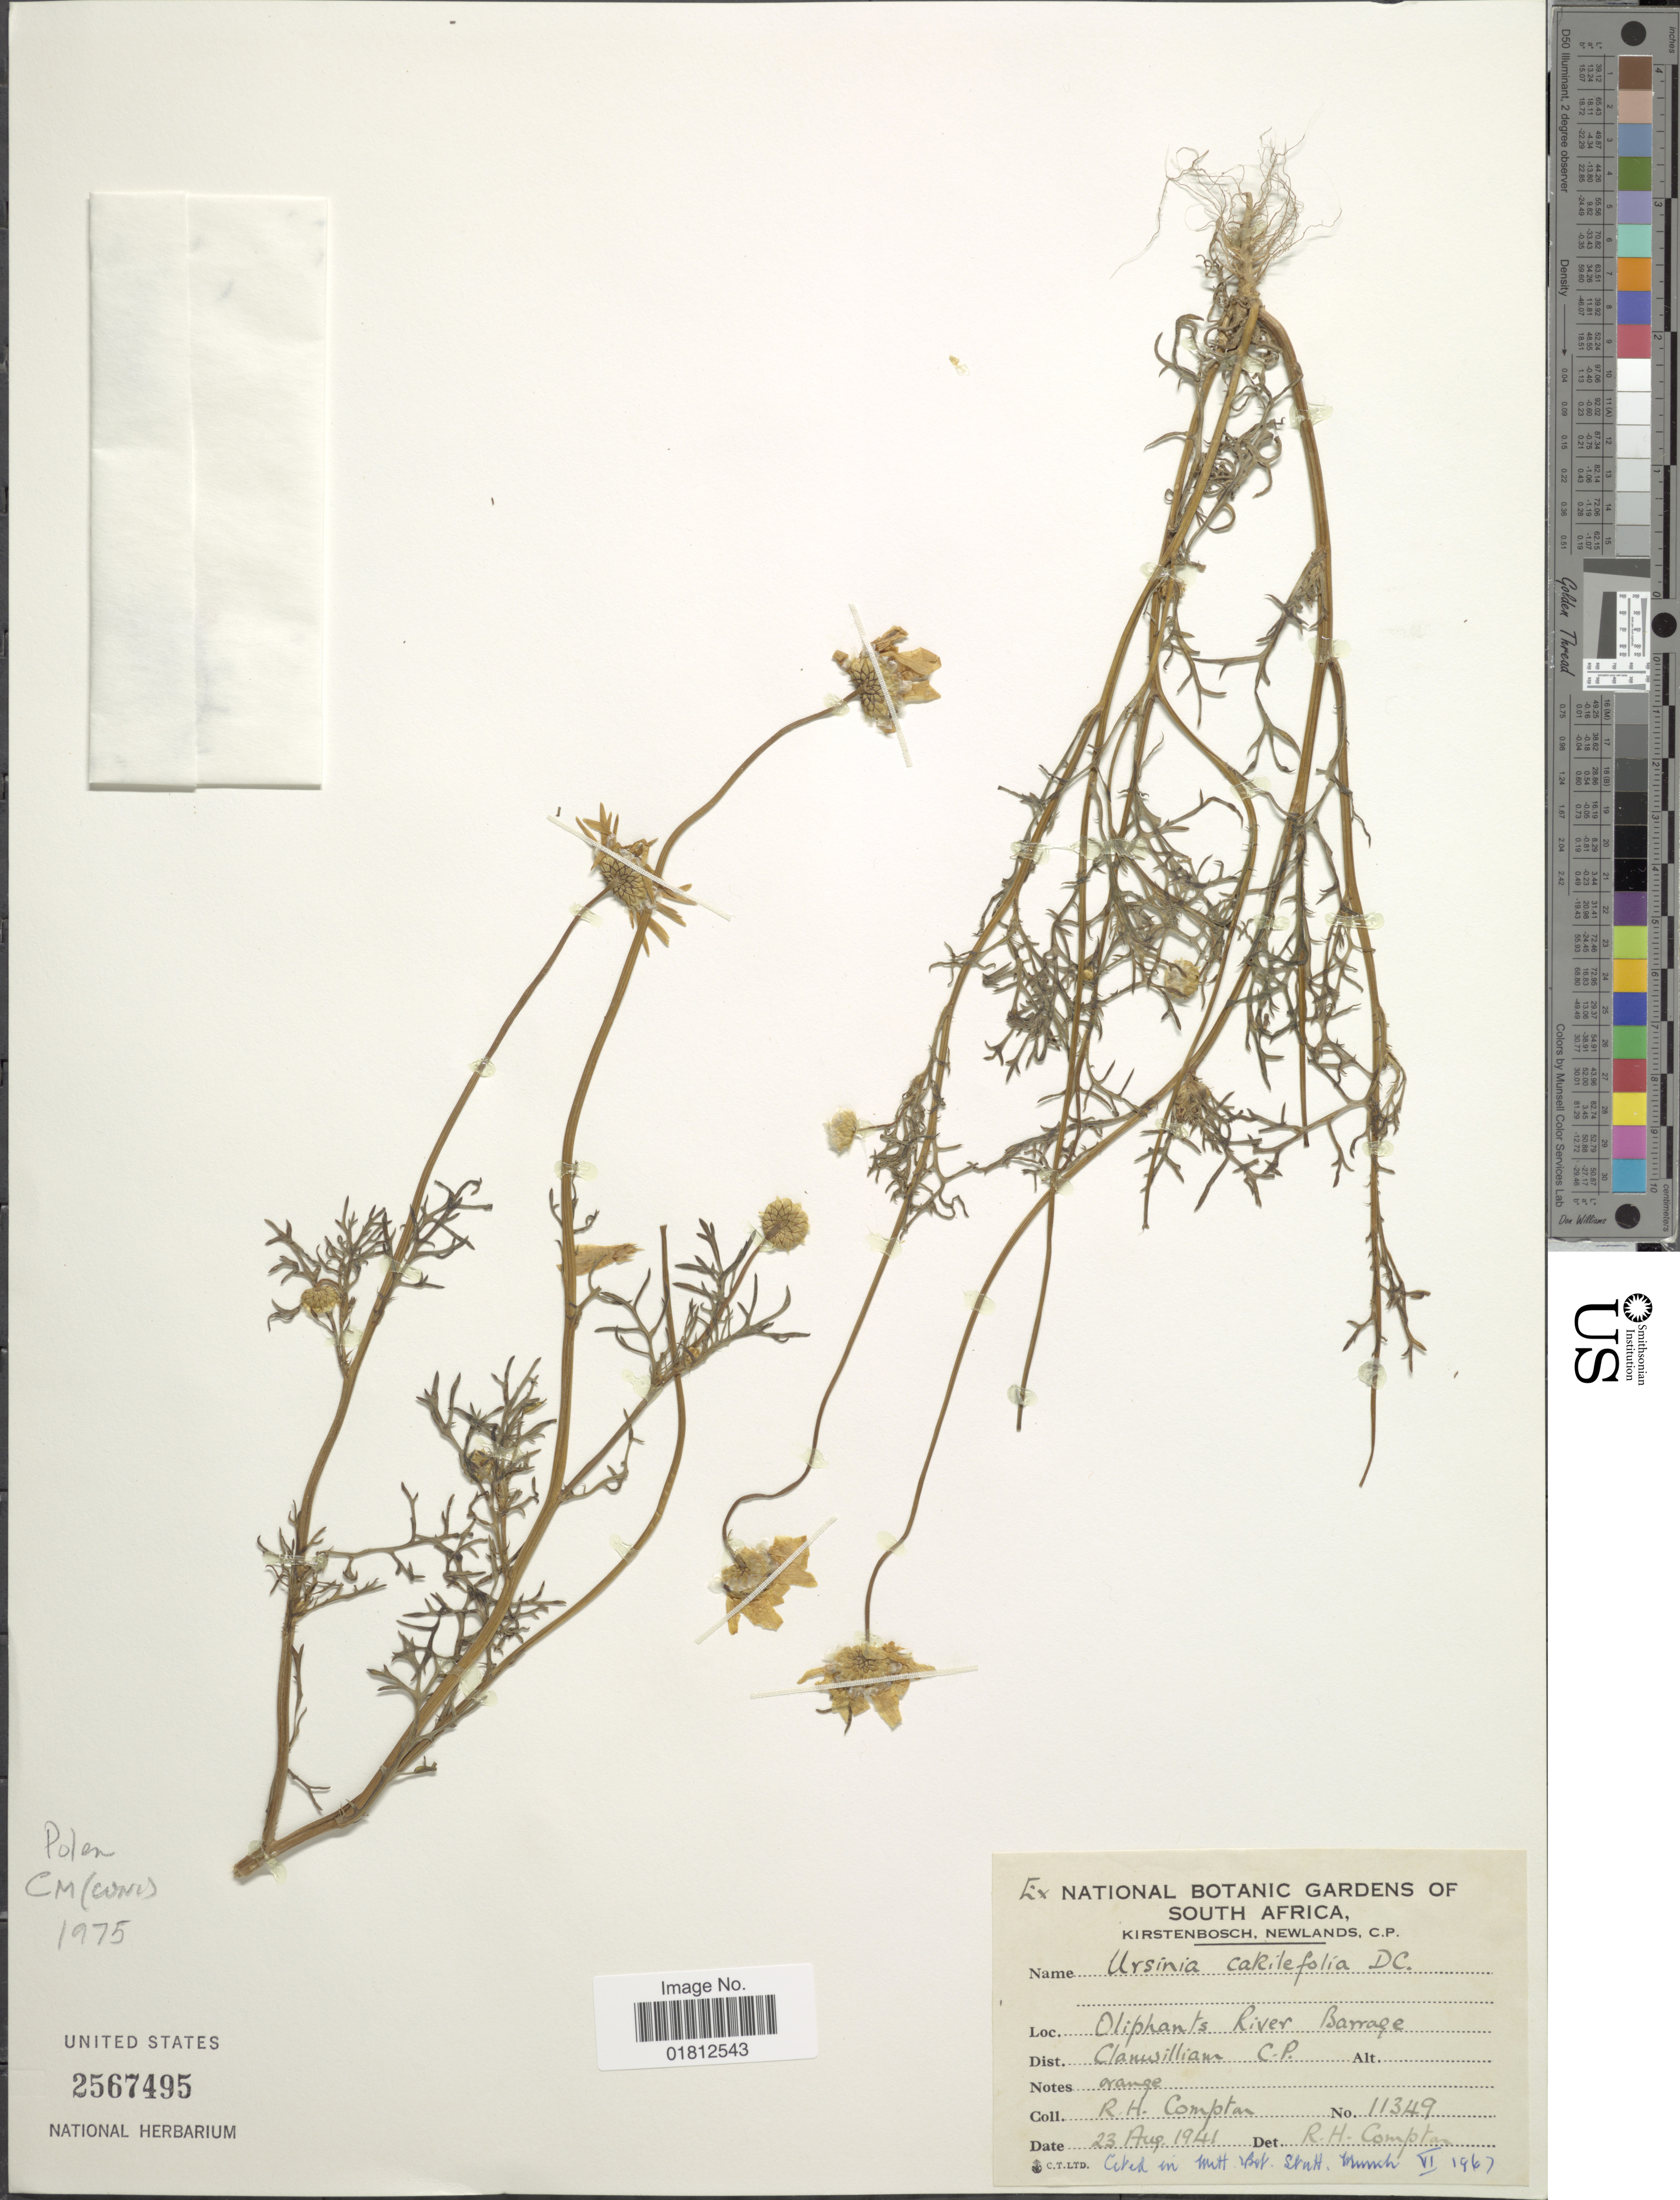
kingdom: Plantae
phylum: Tracheophyta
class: Magnoliopsida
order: Asterales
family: Asteraceae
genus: Ursinia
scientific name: Ursinia cakilefolia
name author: DC.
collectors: R. H. Compton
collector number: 11349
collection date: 1941-08-23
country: South Africa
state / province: Western Cape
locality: Olipants River Barragem Dist. Clanwilliam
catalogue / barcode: US 2567495